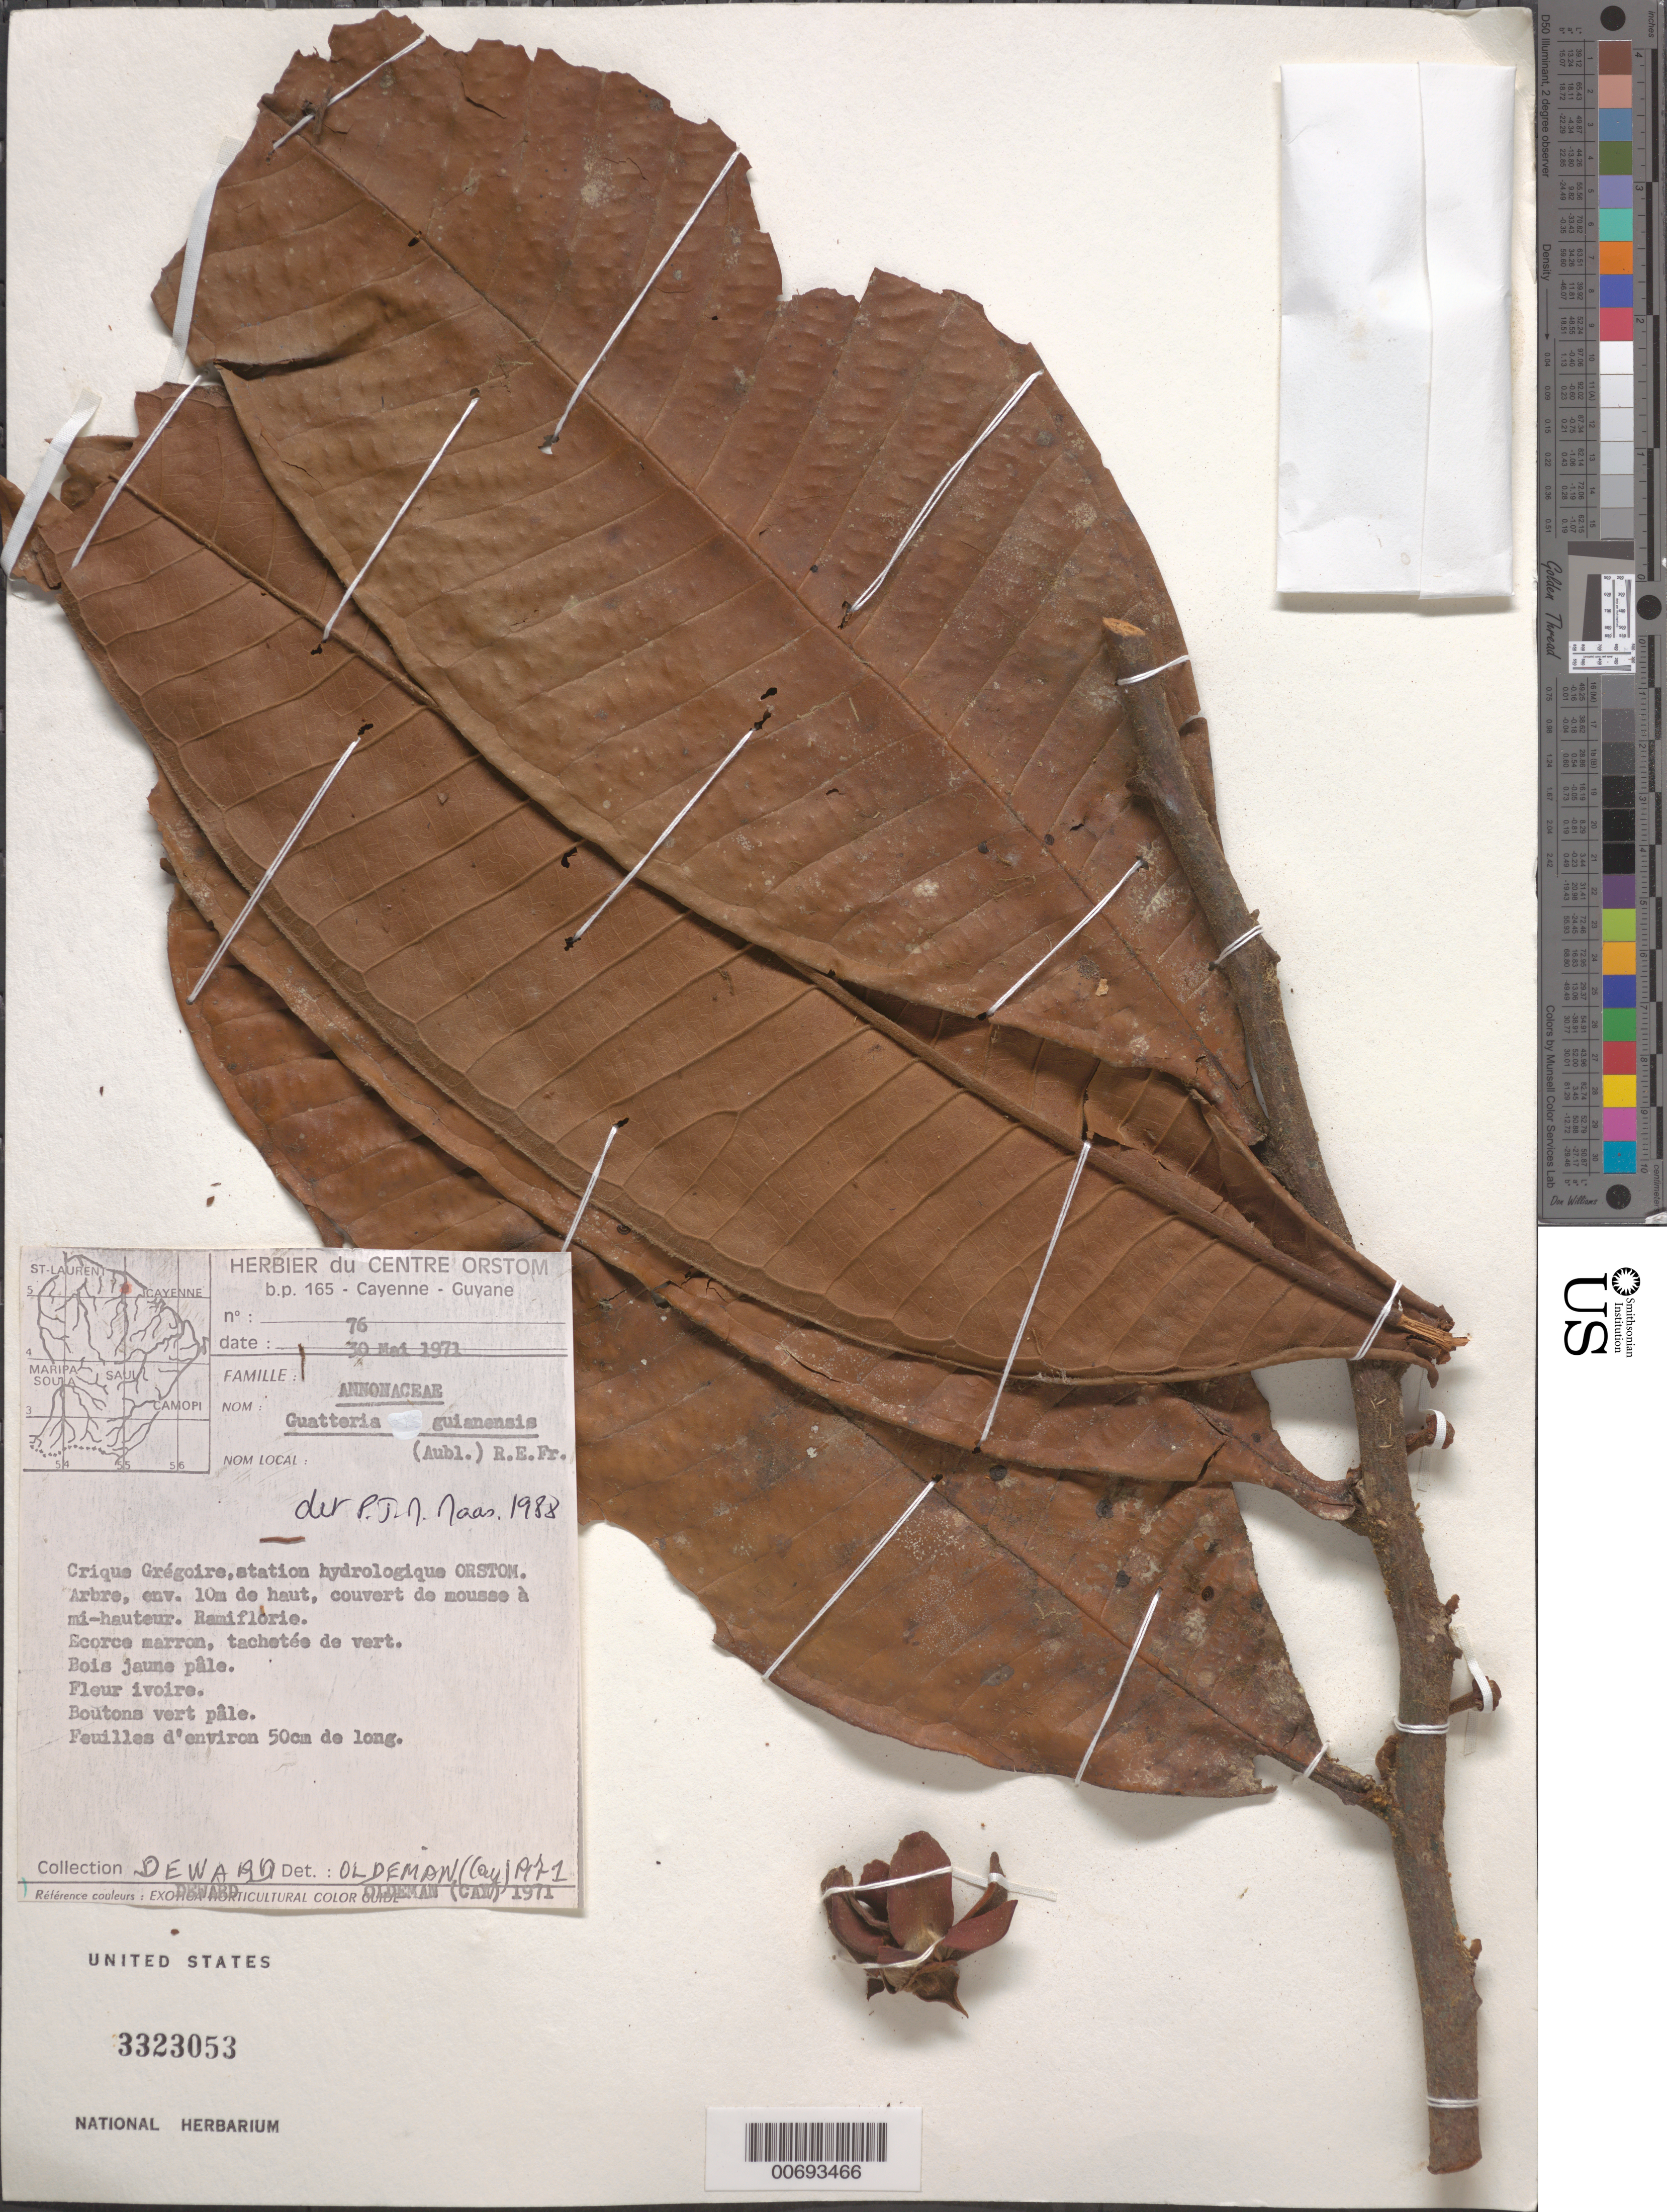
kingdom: Plantae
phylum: Tracheophyta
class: Magnoliopsida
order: Magnoliales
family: Annonaceae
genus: Guatteria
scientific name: Guatteria guianensis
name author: (Aubl.) R.E. Fr.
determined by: Maas, Paul J. M.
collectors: G. Deward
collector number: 76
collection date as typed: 30-May-71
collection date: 1971-05-30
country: French Guiana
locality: Crique Grégoire, station hydrologique ORSTOM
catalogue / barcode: US 3323053